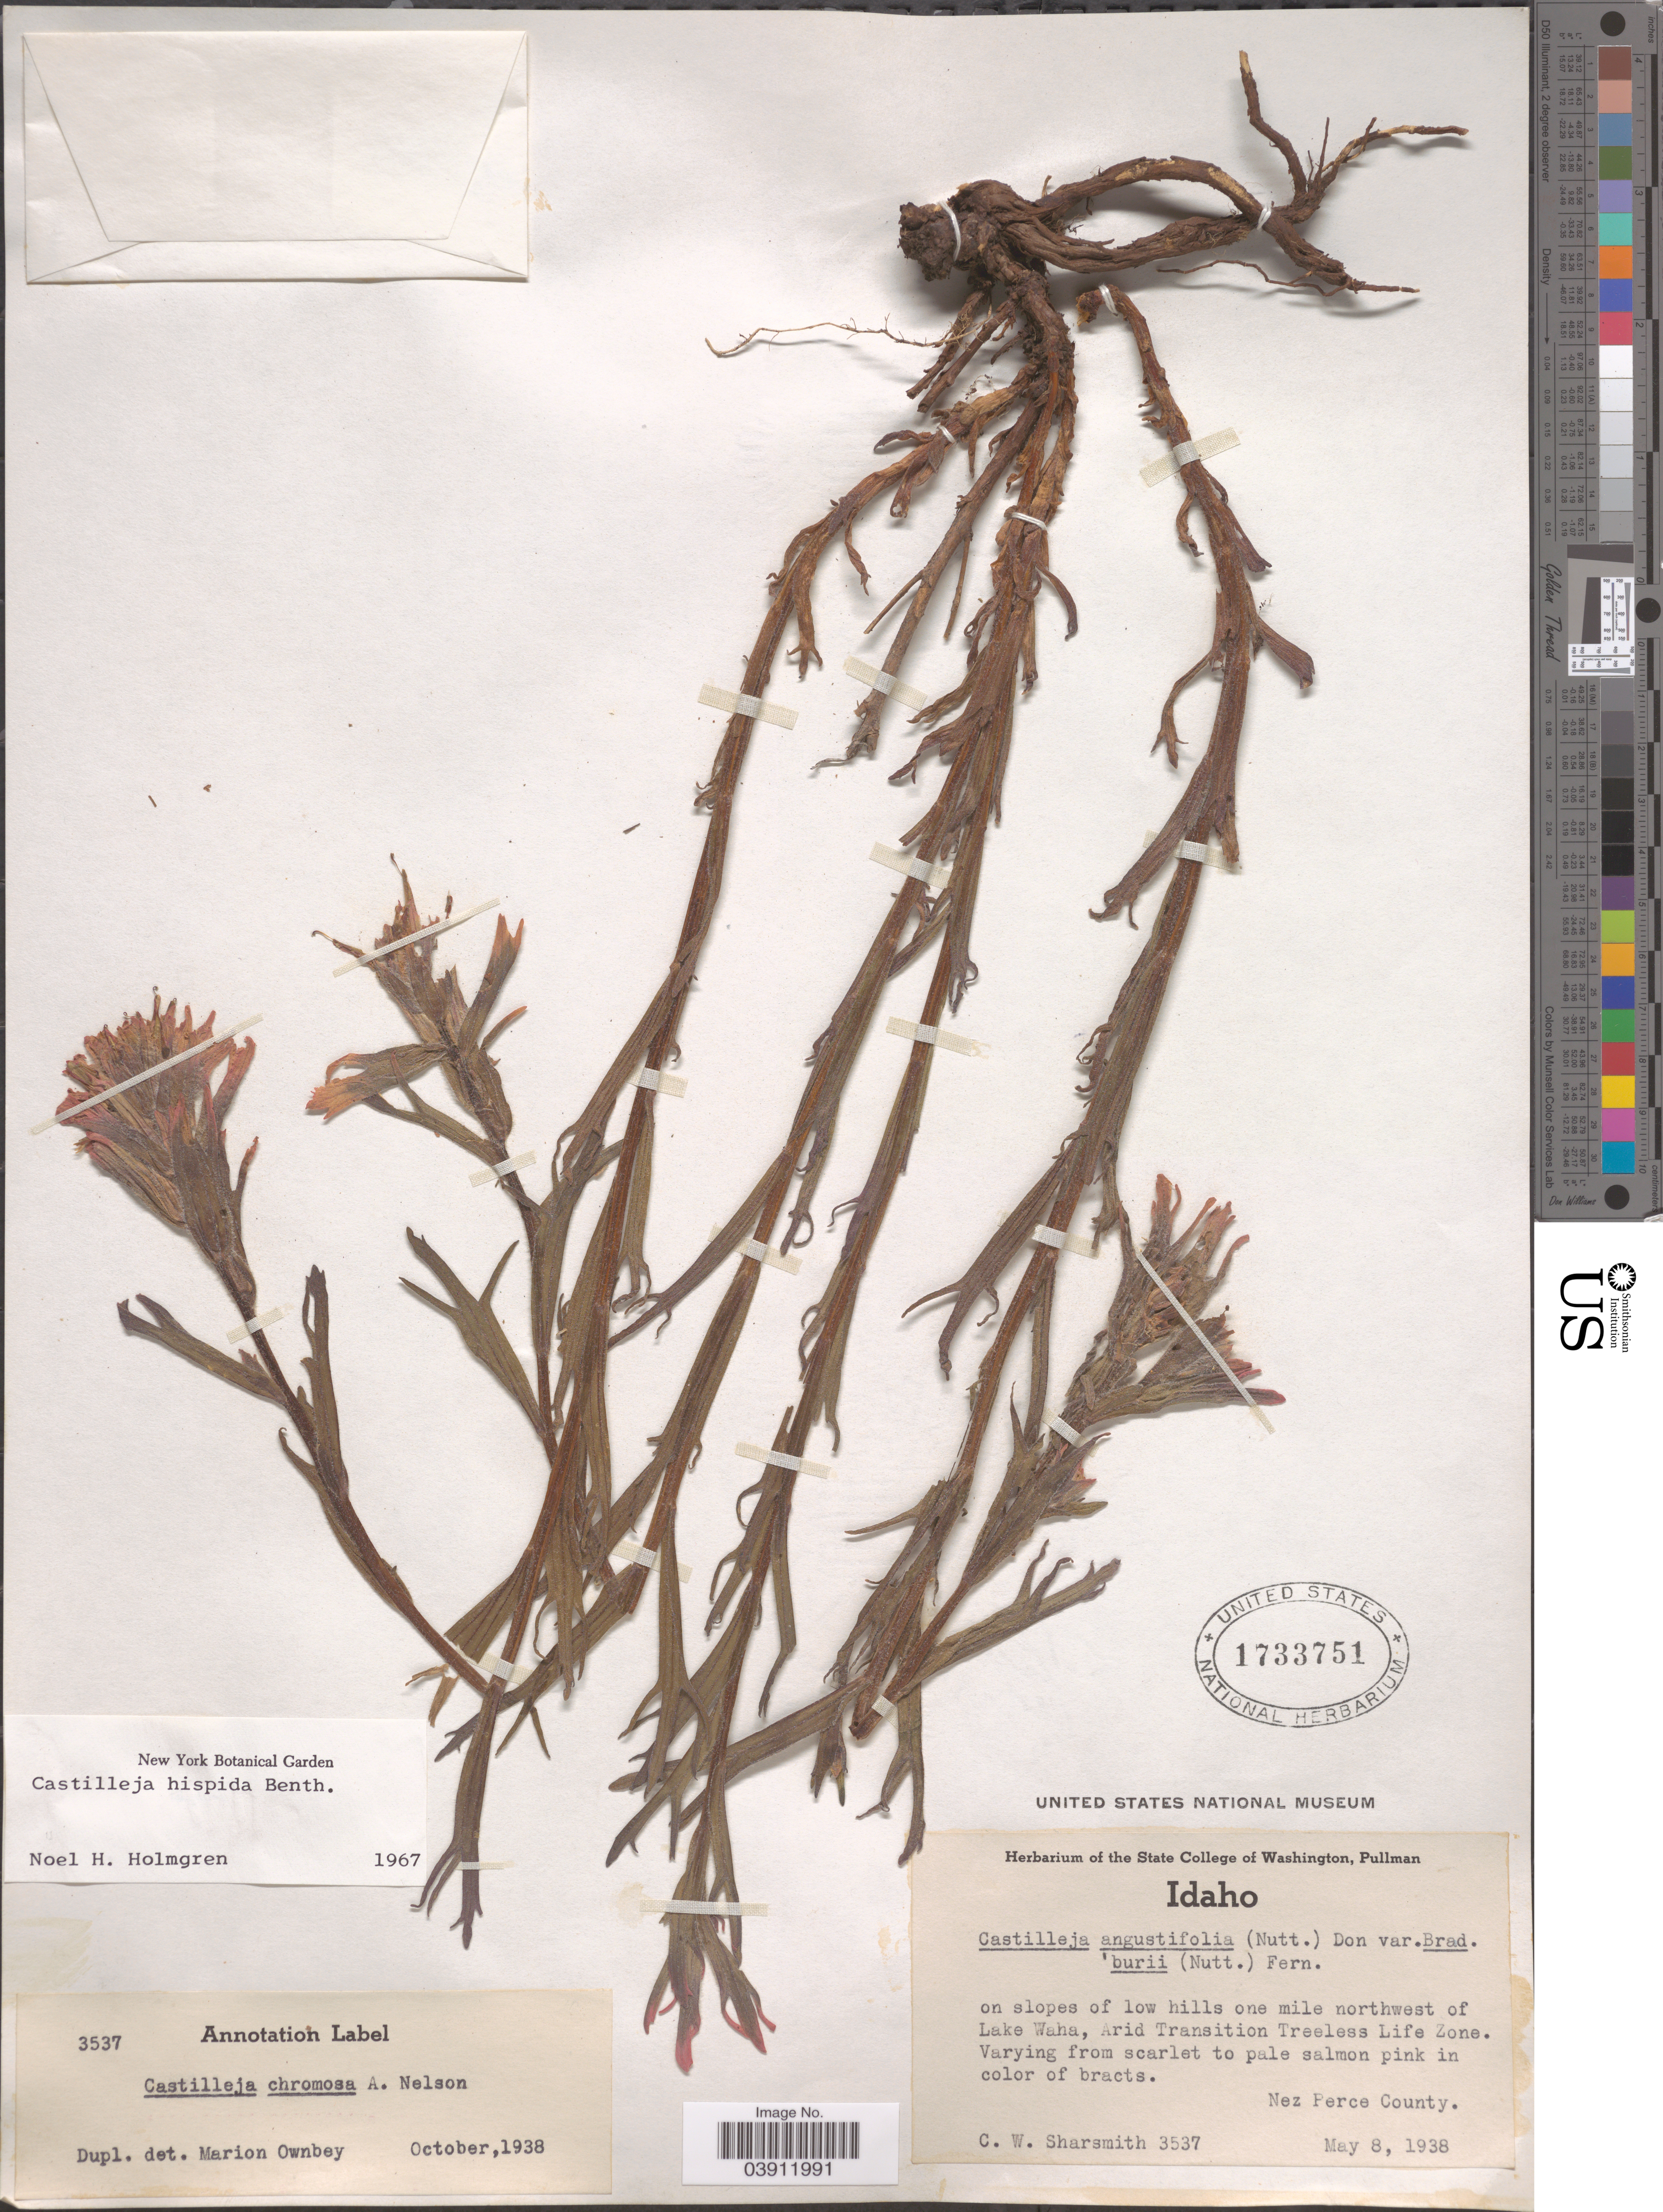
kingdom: Plantae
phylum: Tracheophyta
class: Magnoliopsida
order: Lamiales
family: Orobanchaceae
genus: Castilleja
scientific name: Castilleja hispida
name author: Benth. ex Hook.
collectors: C. Sharsmith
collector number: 3537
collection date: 1938-05-08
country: United States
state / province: Idaho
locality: In slopes of low hills one mile northwest of Lake Waha, Arid Transition Treeless Life Zone. Nez Perce County.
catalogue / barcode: US 1733751